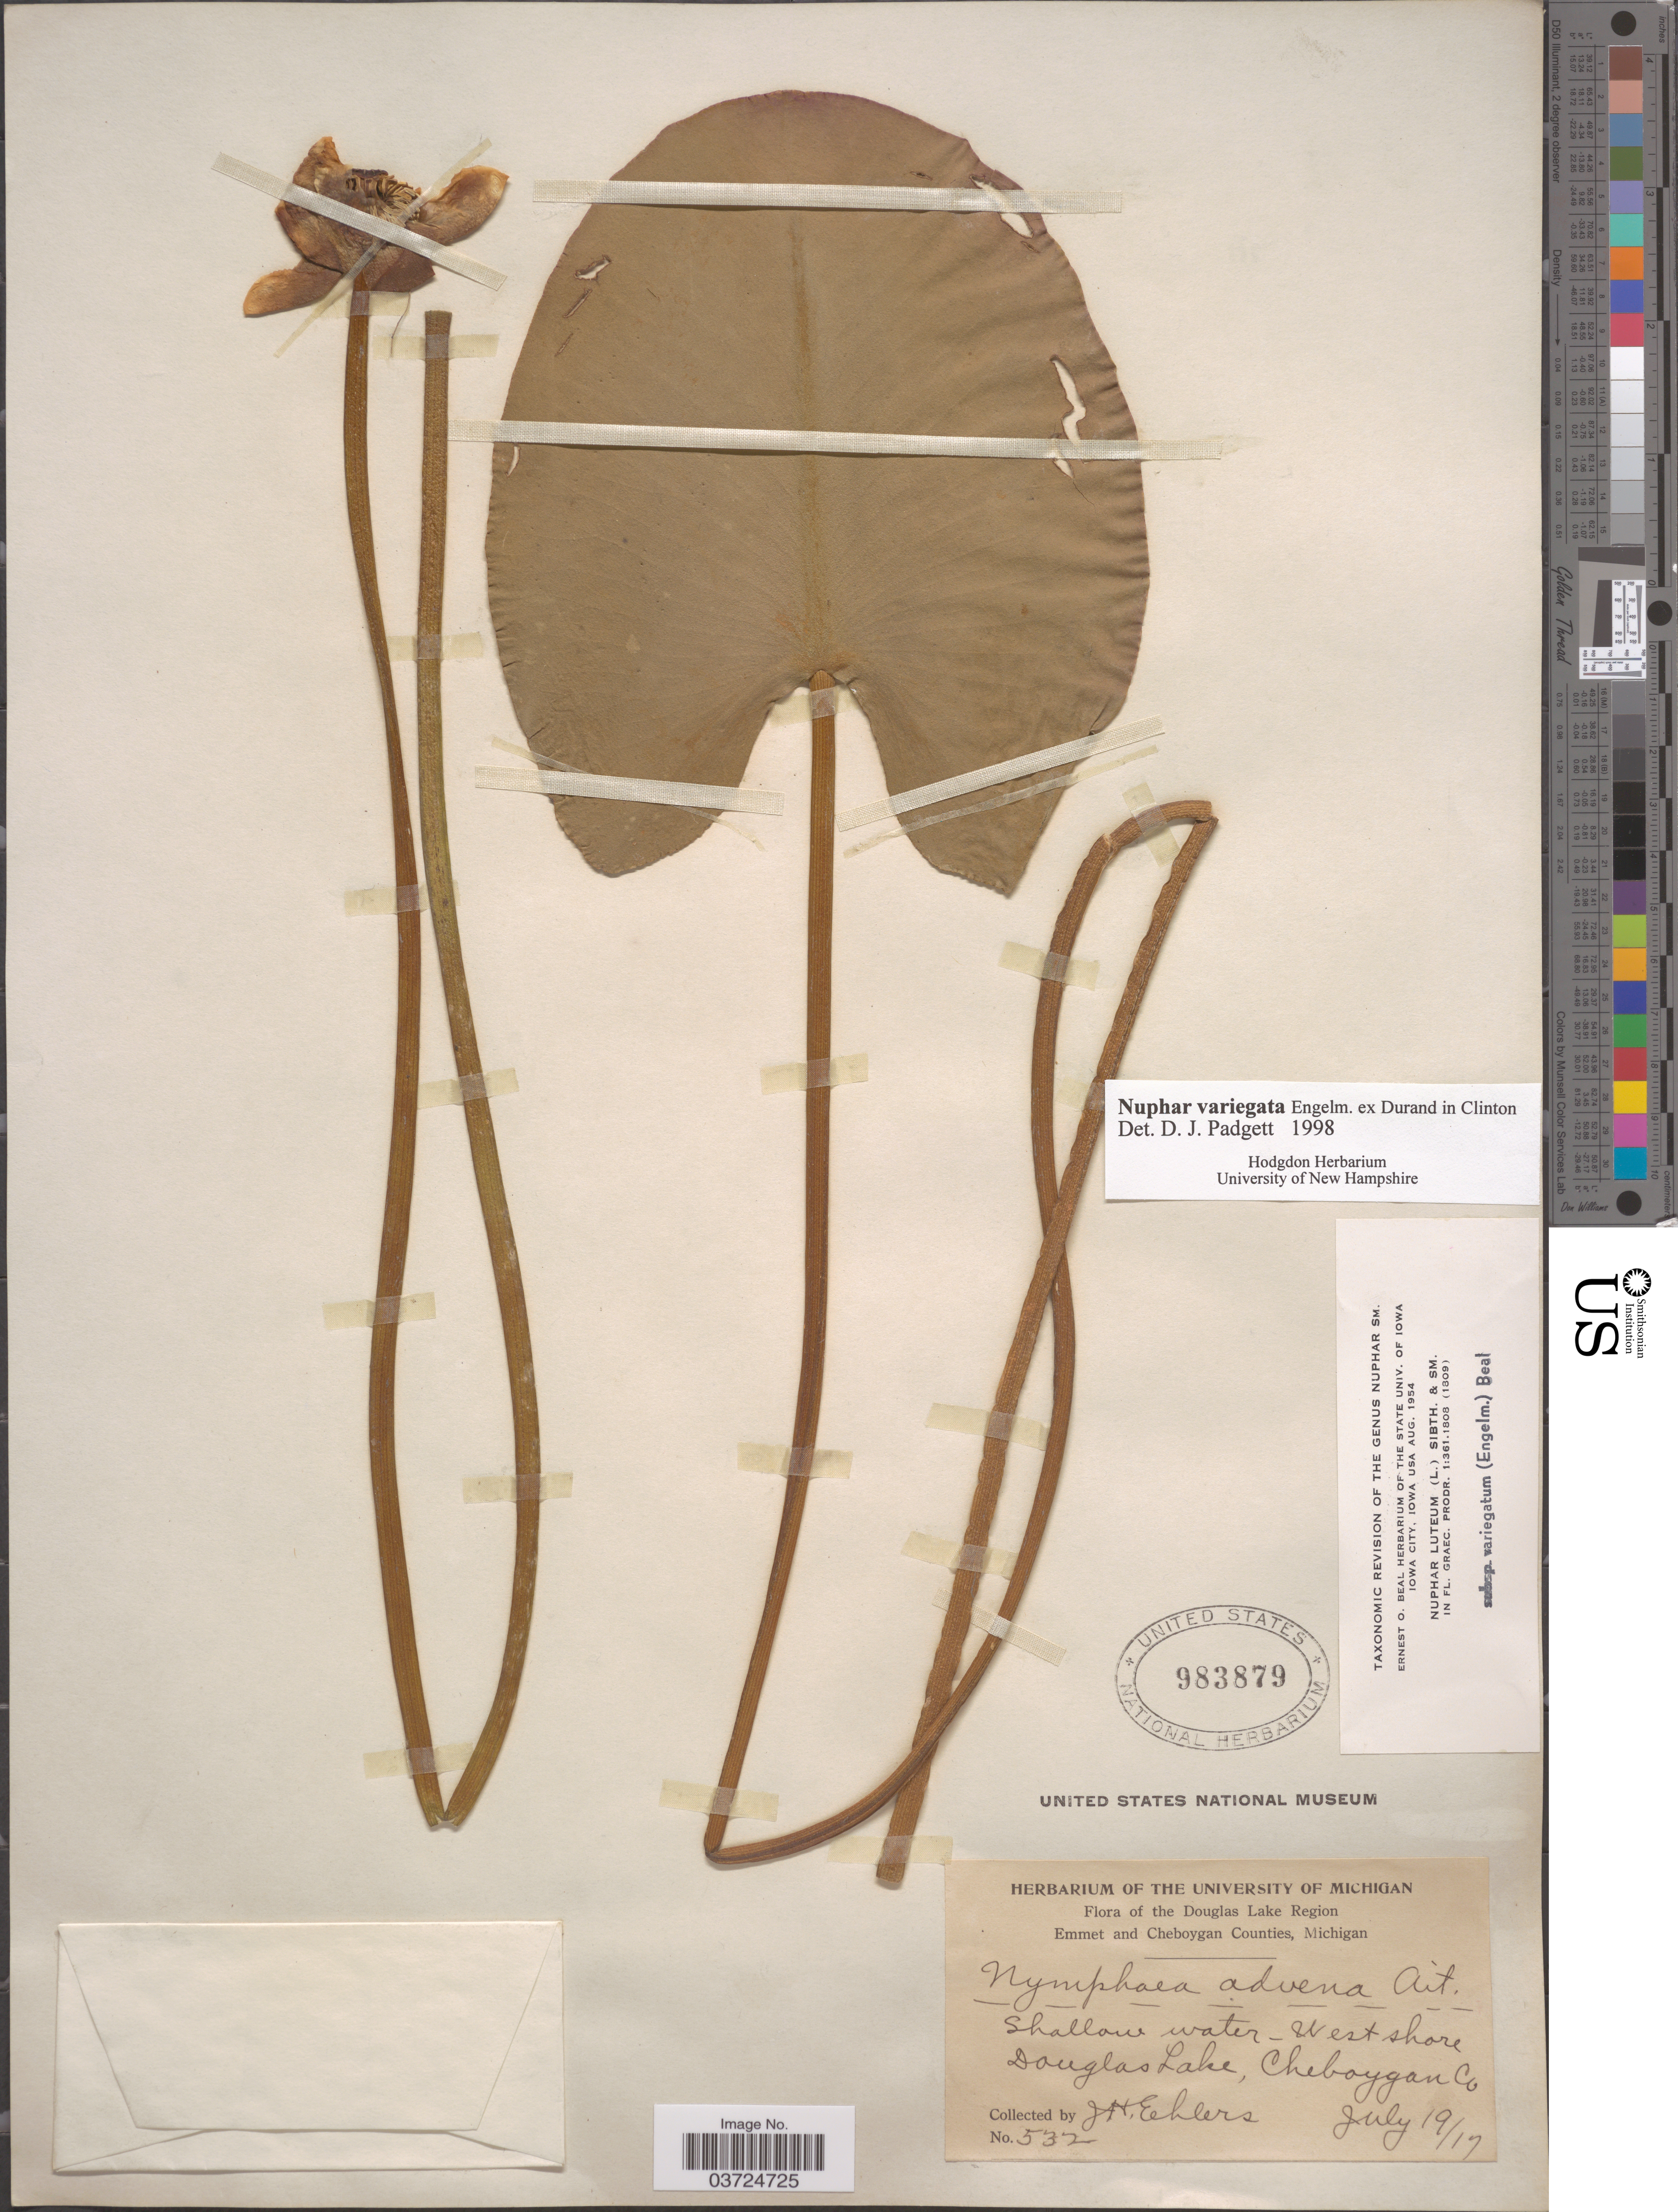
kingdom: Plantae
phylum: Tracheophyta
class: Magnoliopsida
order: Nymphaeales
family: Nymphaeaceae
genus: Nuphar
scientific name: Nuphar variegata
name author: Engelm. ex Durand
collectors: J. H. Ehlers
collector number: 532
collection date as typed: Transcribed d/m/y: 19/7/17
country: United States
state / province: Michigan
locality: Douglas Lake Region. West shore Doughlas Lake, Cheboygan Co.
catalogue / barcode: US 983879